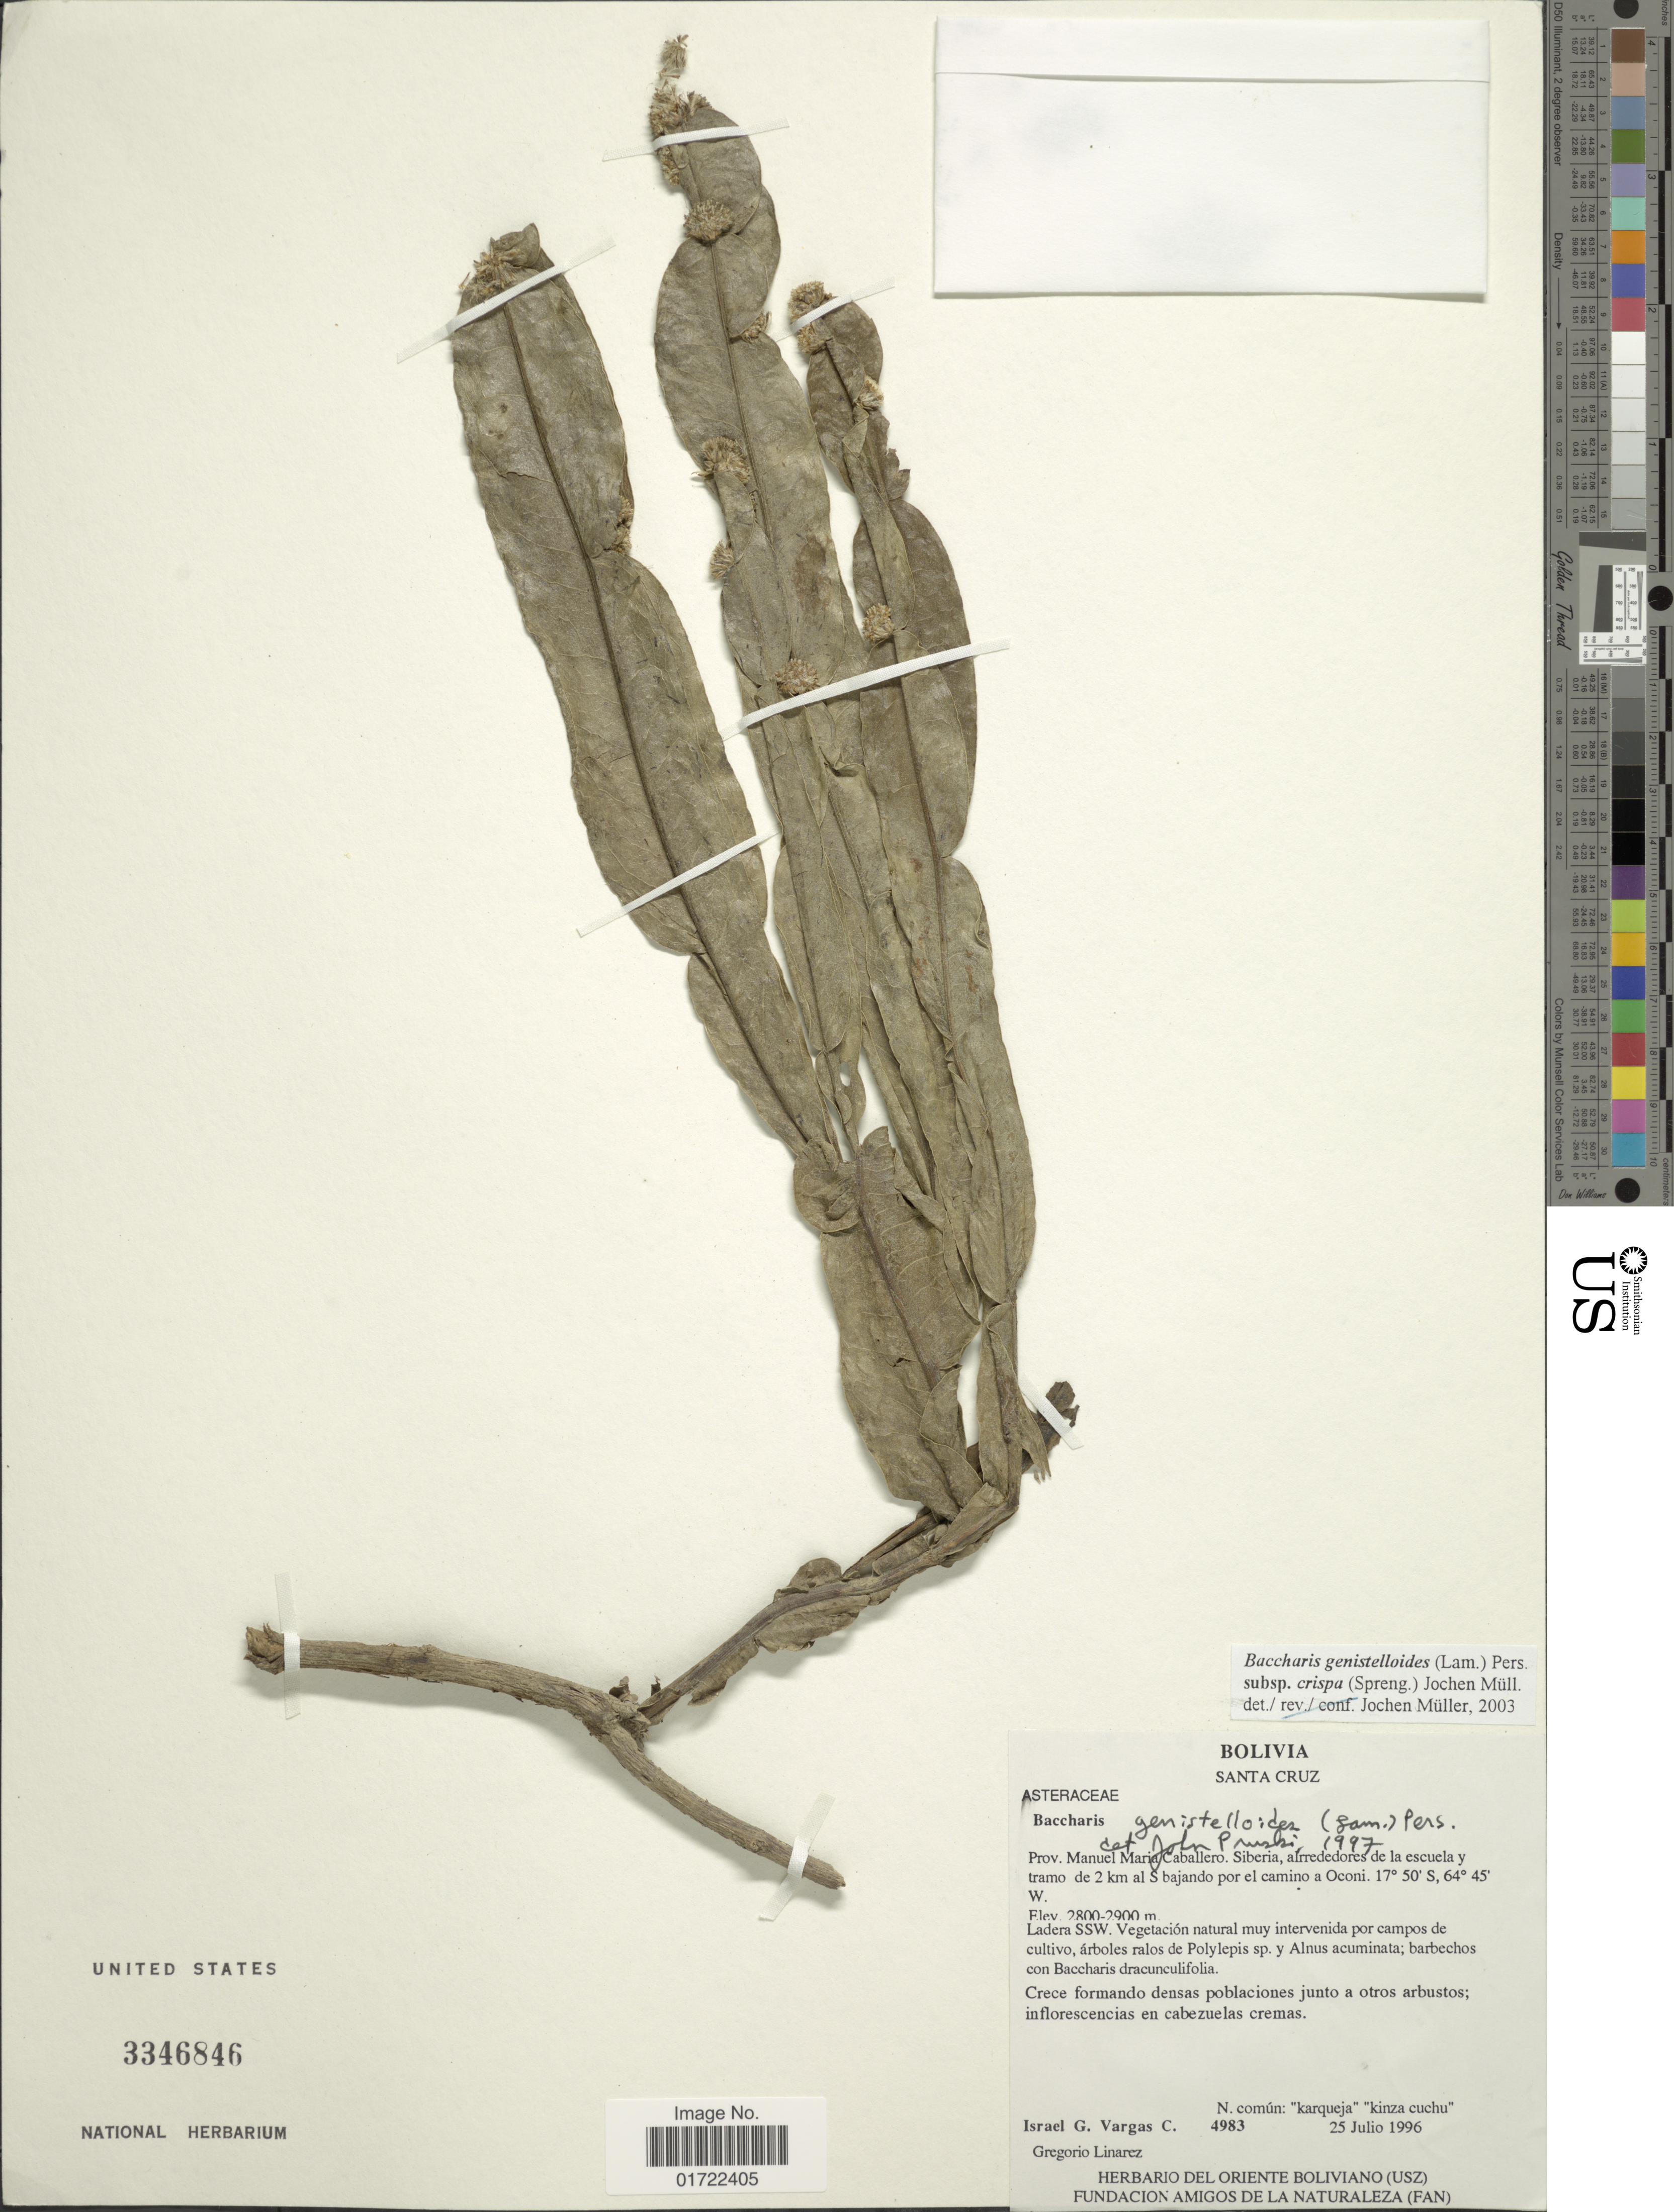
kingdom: Plantae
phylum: Tracheophyta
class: Magnoliopsida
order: Asterales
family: Asteraceae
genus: Baccharis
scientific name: Baccharis genistelloides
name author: (Lam.) Pers.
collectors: I. G. Vargas C. & G. Linarez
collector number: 4983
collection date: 1996-07-25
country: Bolivia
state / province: Santa Cruz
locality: Prov. Manuel Maria Caballero, Siberia, alrededores de la escuela y tramo de 2 km al S bajando por el camino a Oconi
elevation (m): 2800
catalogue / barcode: US 3346846